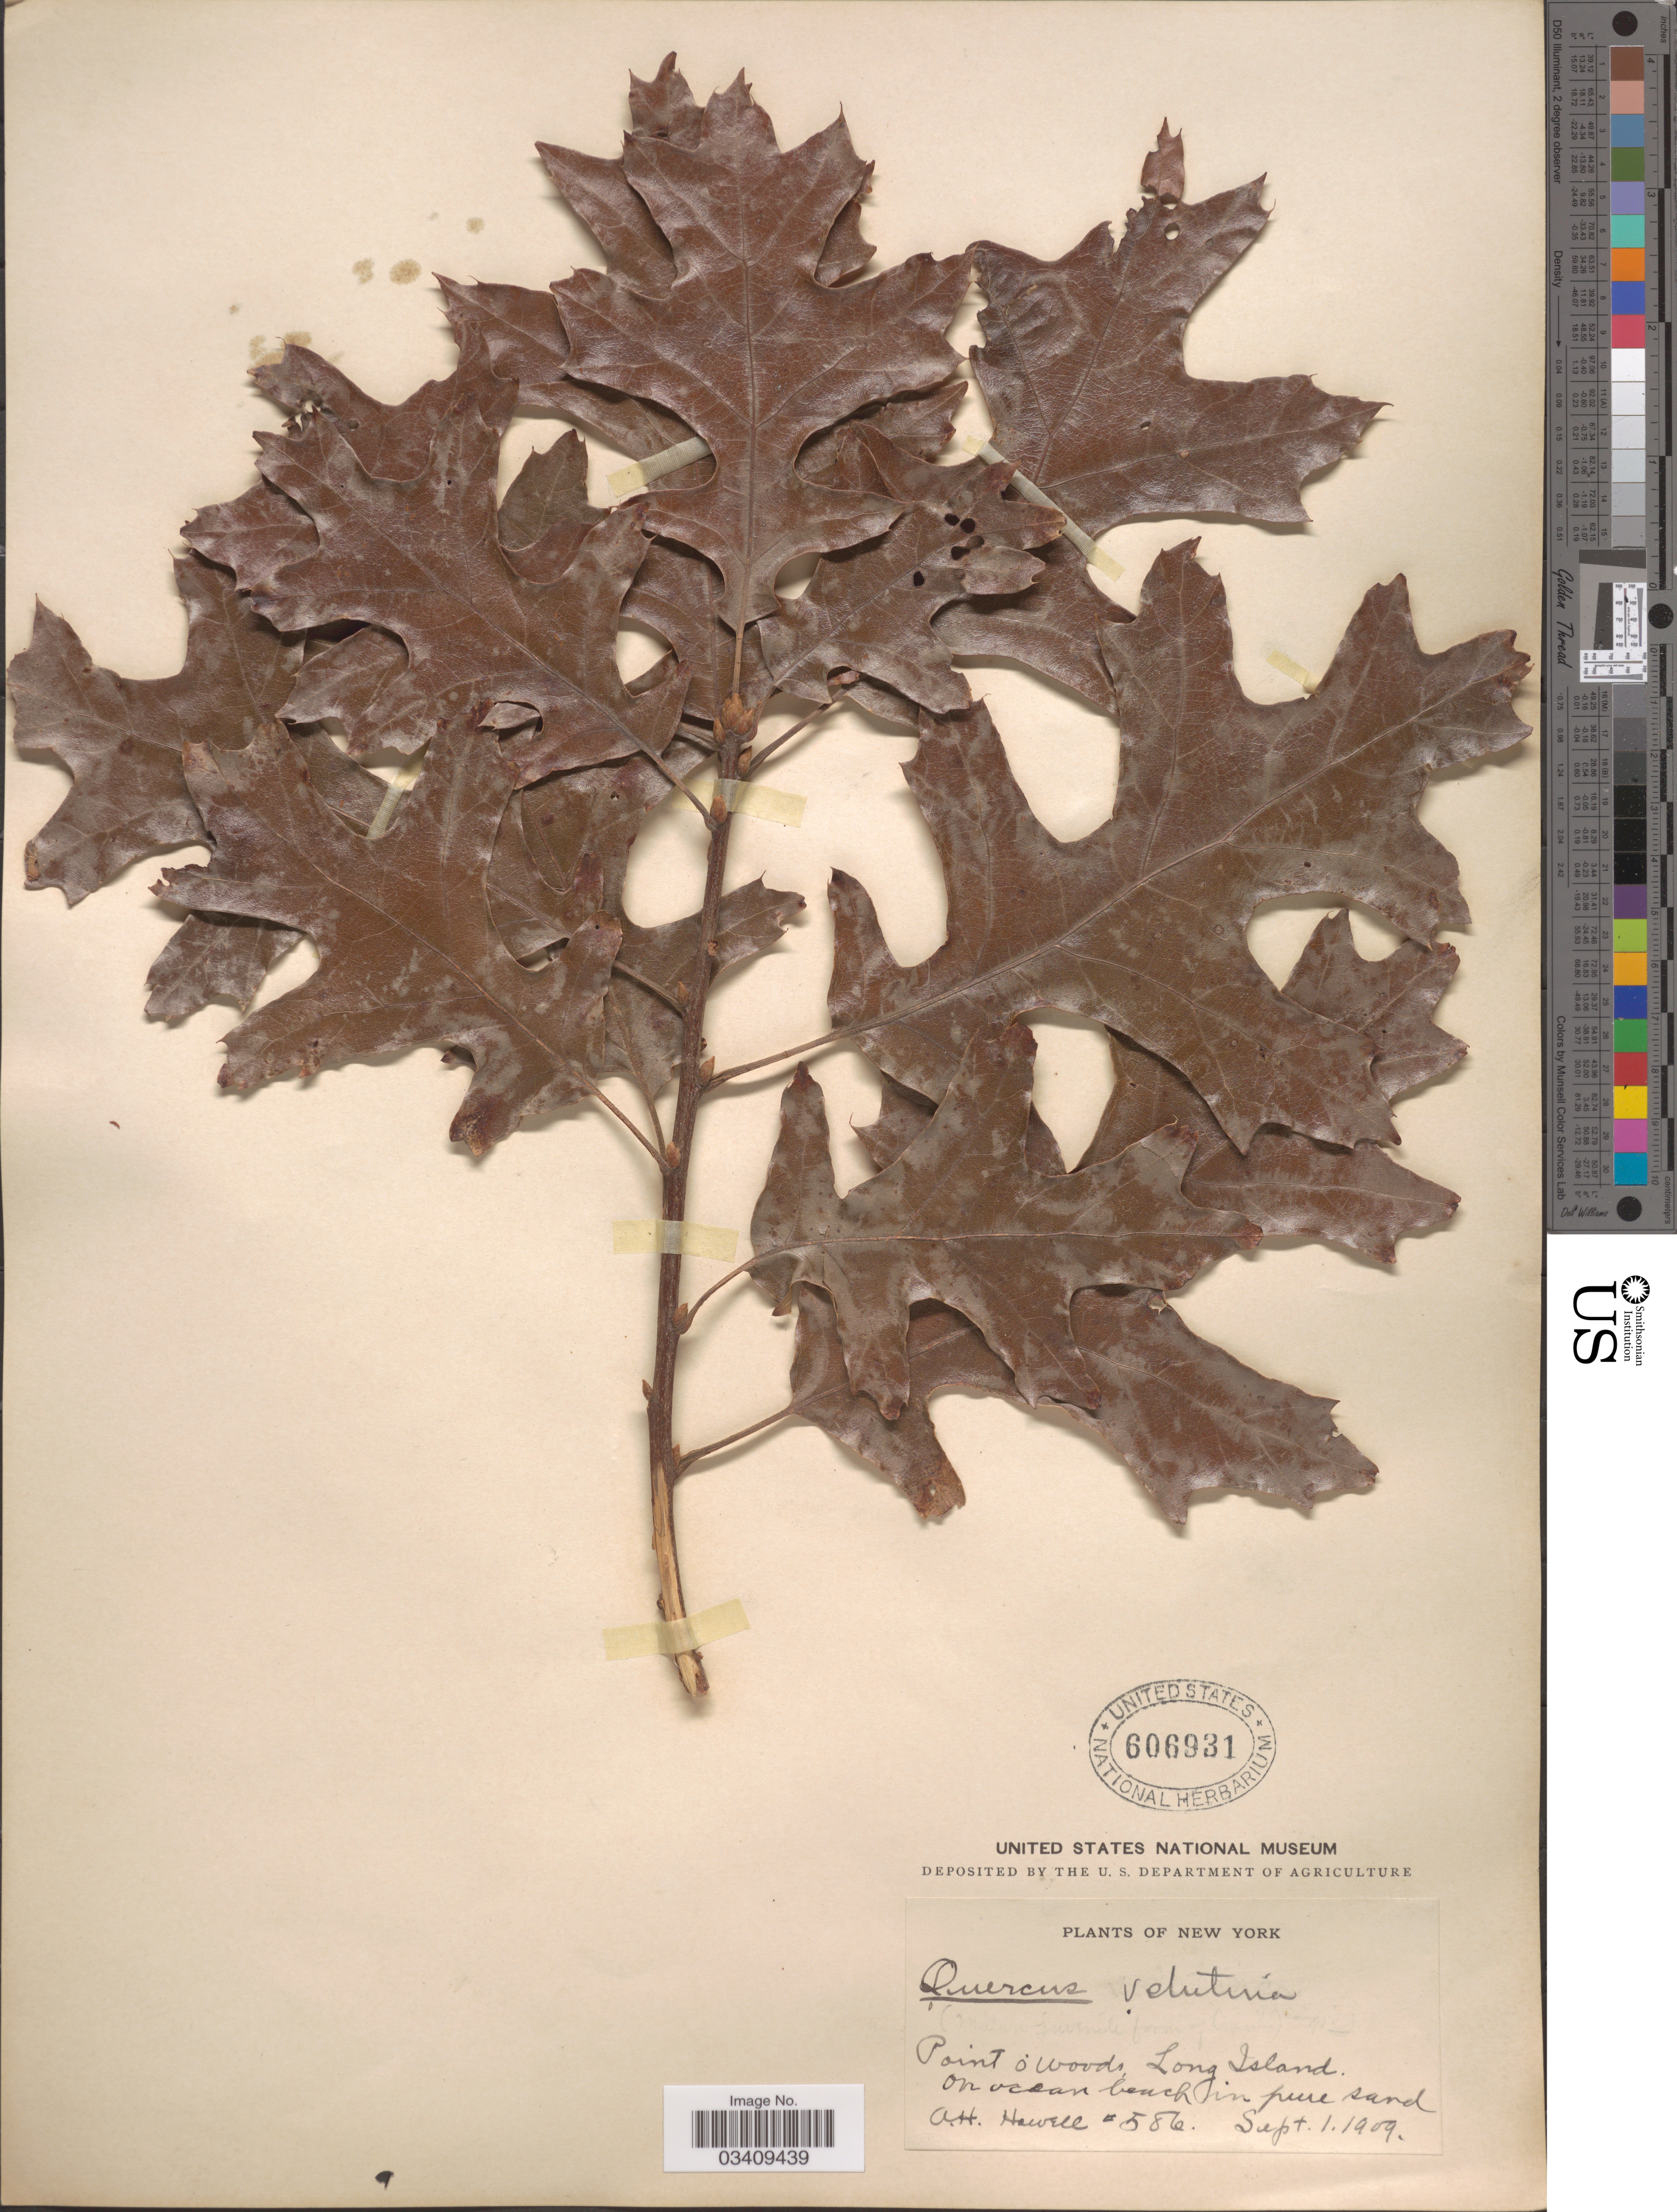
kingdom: Plantae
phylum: Tracheophyta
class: Magnoliopsida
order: Fagales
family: Fagaceae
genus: Quercus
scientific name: Quercus velutina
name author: Lam.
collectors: A. Howell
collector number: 586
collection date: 1909-09-01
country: United States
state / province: New York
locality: Point o woods, Long Island. On ocean beach in pure sand.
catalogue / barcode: US 606931